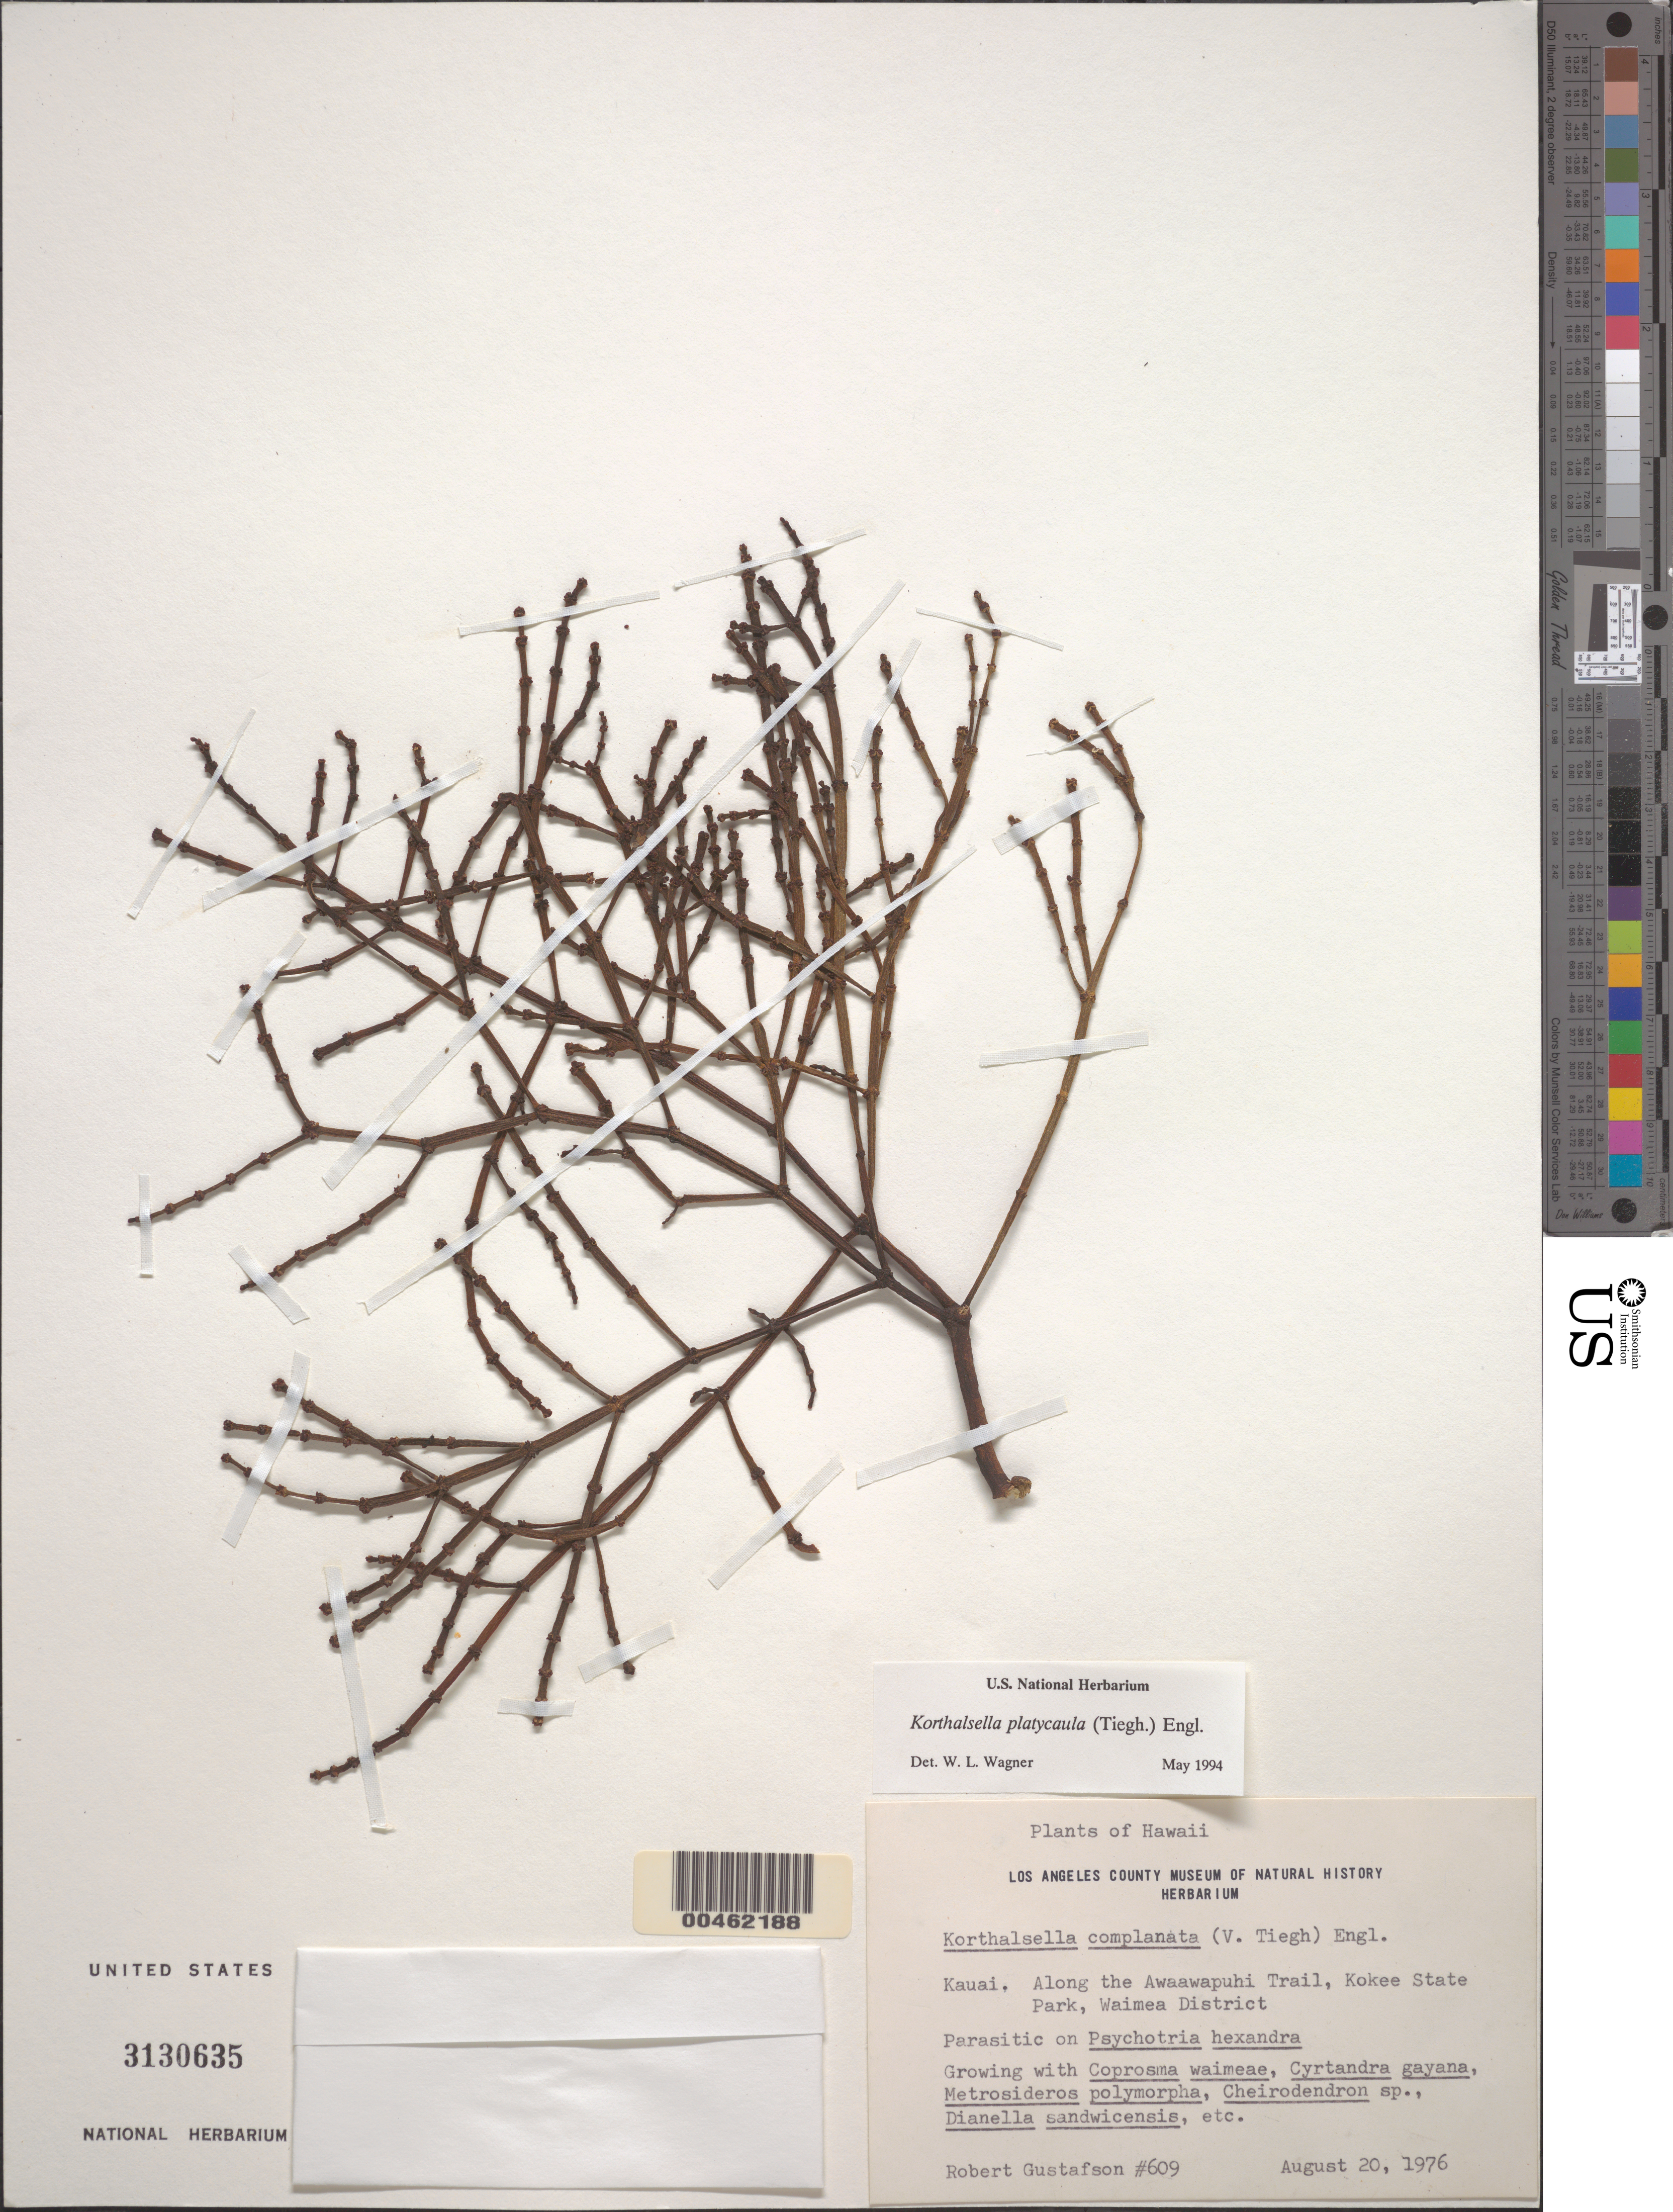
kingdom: Plantae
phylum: Tracheophyta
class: Magnoliopsida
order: Santalales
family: Viscaceae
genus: Korthalsella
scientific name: Korthalsella platycaula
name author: (Tiegh.) Engl.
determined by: Wagner, W. L., (BOT), Smithsonian Institution - National Museum of Natural History (UNITED STATES)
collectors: R. Gustafson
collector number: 609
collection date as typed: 20 Aug 1976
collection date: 1976-08-20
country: United States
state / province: Hawaii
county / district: Kauai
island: Kaua'i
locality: Along the Awaawapuhi Trail, Kokee State Park, Waimea District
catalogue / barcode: US 3130635